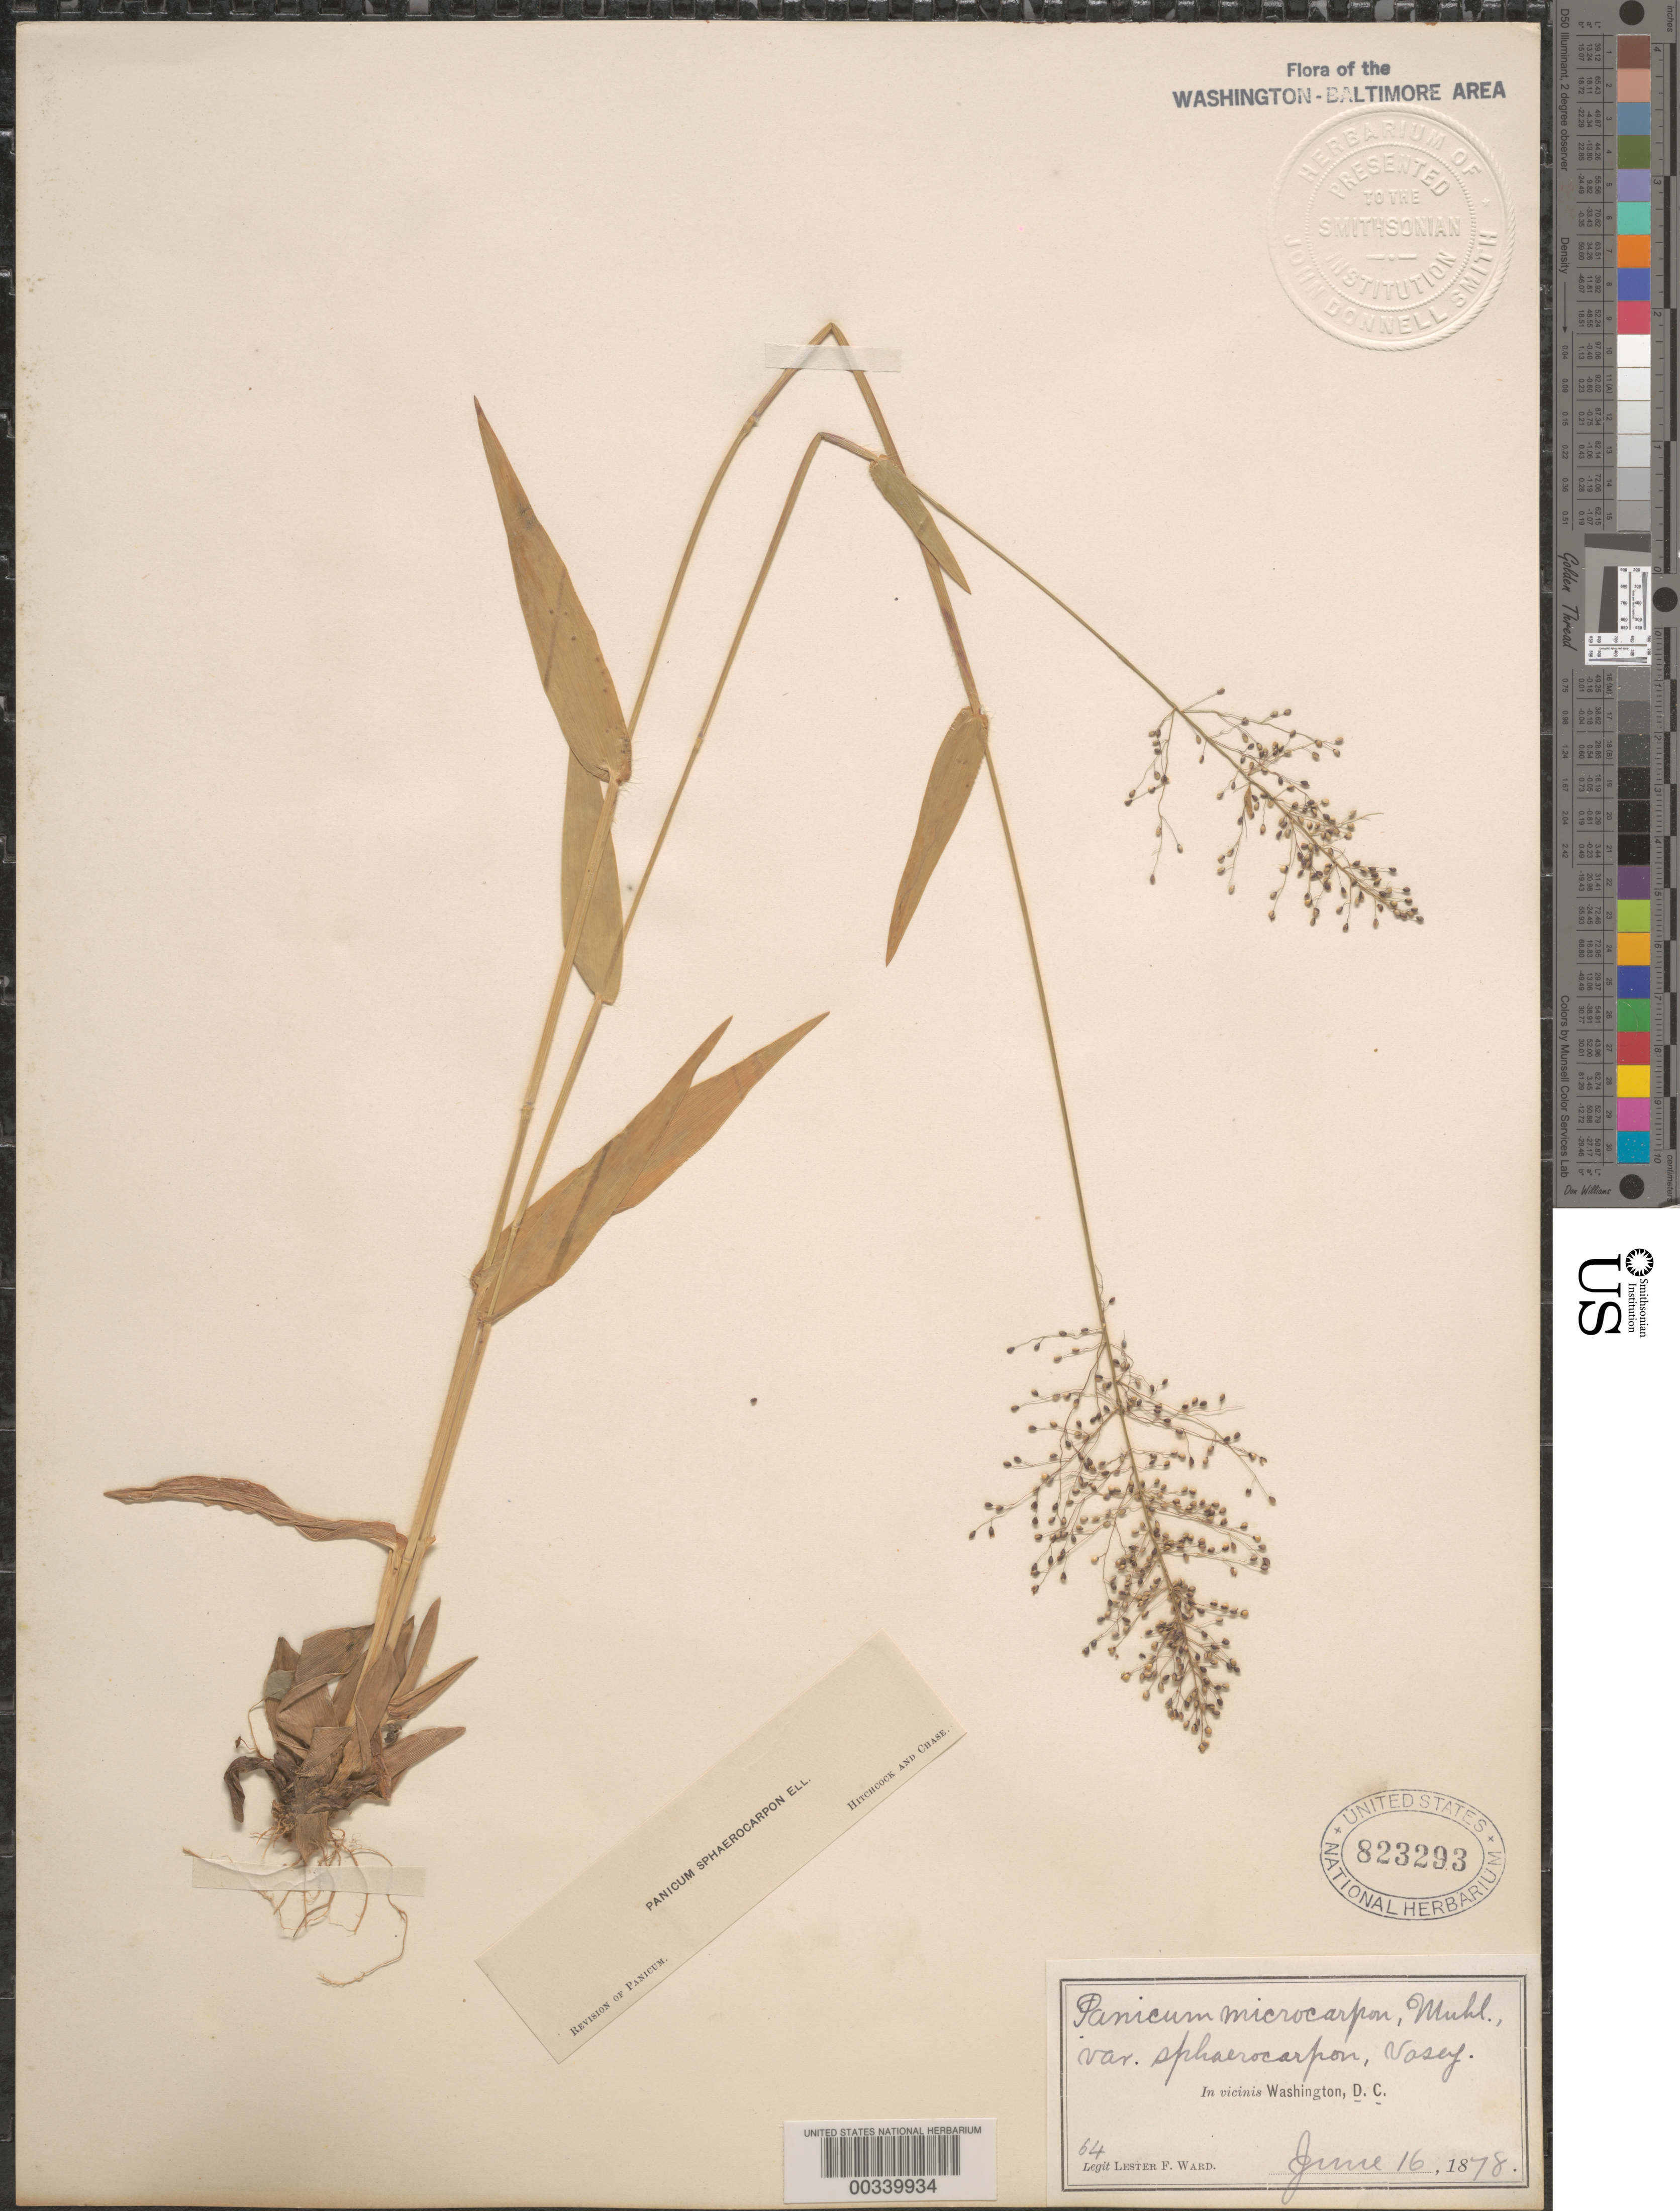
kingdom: Plantae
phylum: Tracheophyta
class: Liliopsida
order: Poales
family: Poaceae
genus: Dichanthelium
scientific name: Dichanthelium sphaerocarpon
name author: (Elliott) Gould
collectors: L. F. Ward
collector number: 64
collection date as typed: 16 Jun 1878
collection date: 1878-06-16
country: United States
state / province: District of Columbia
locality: Washington DC area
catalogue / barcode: US 823293